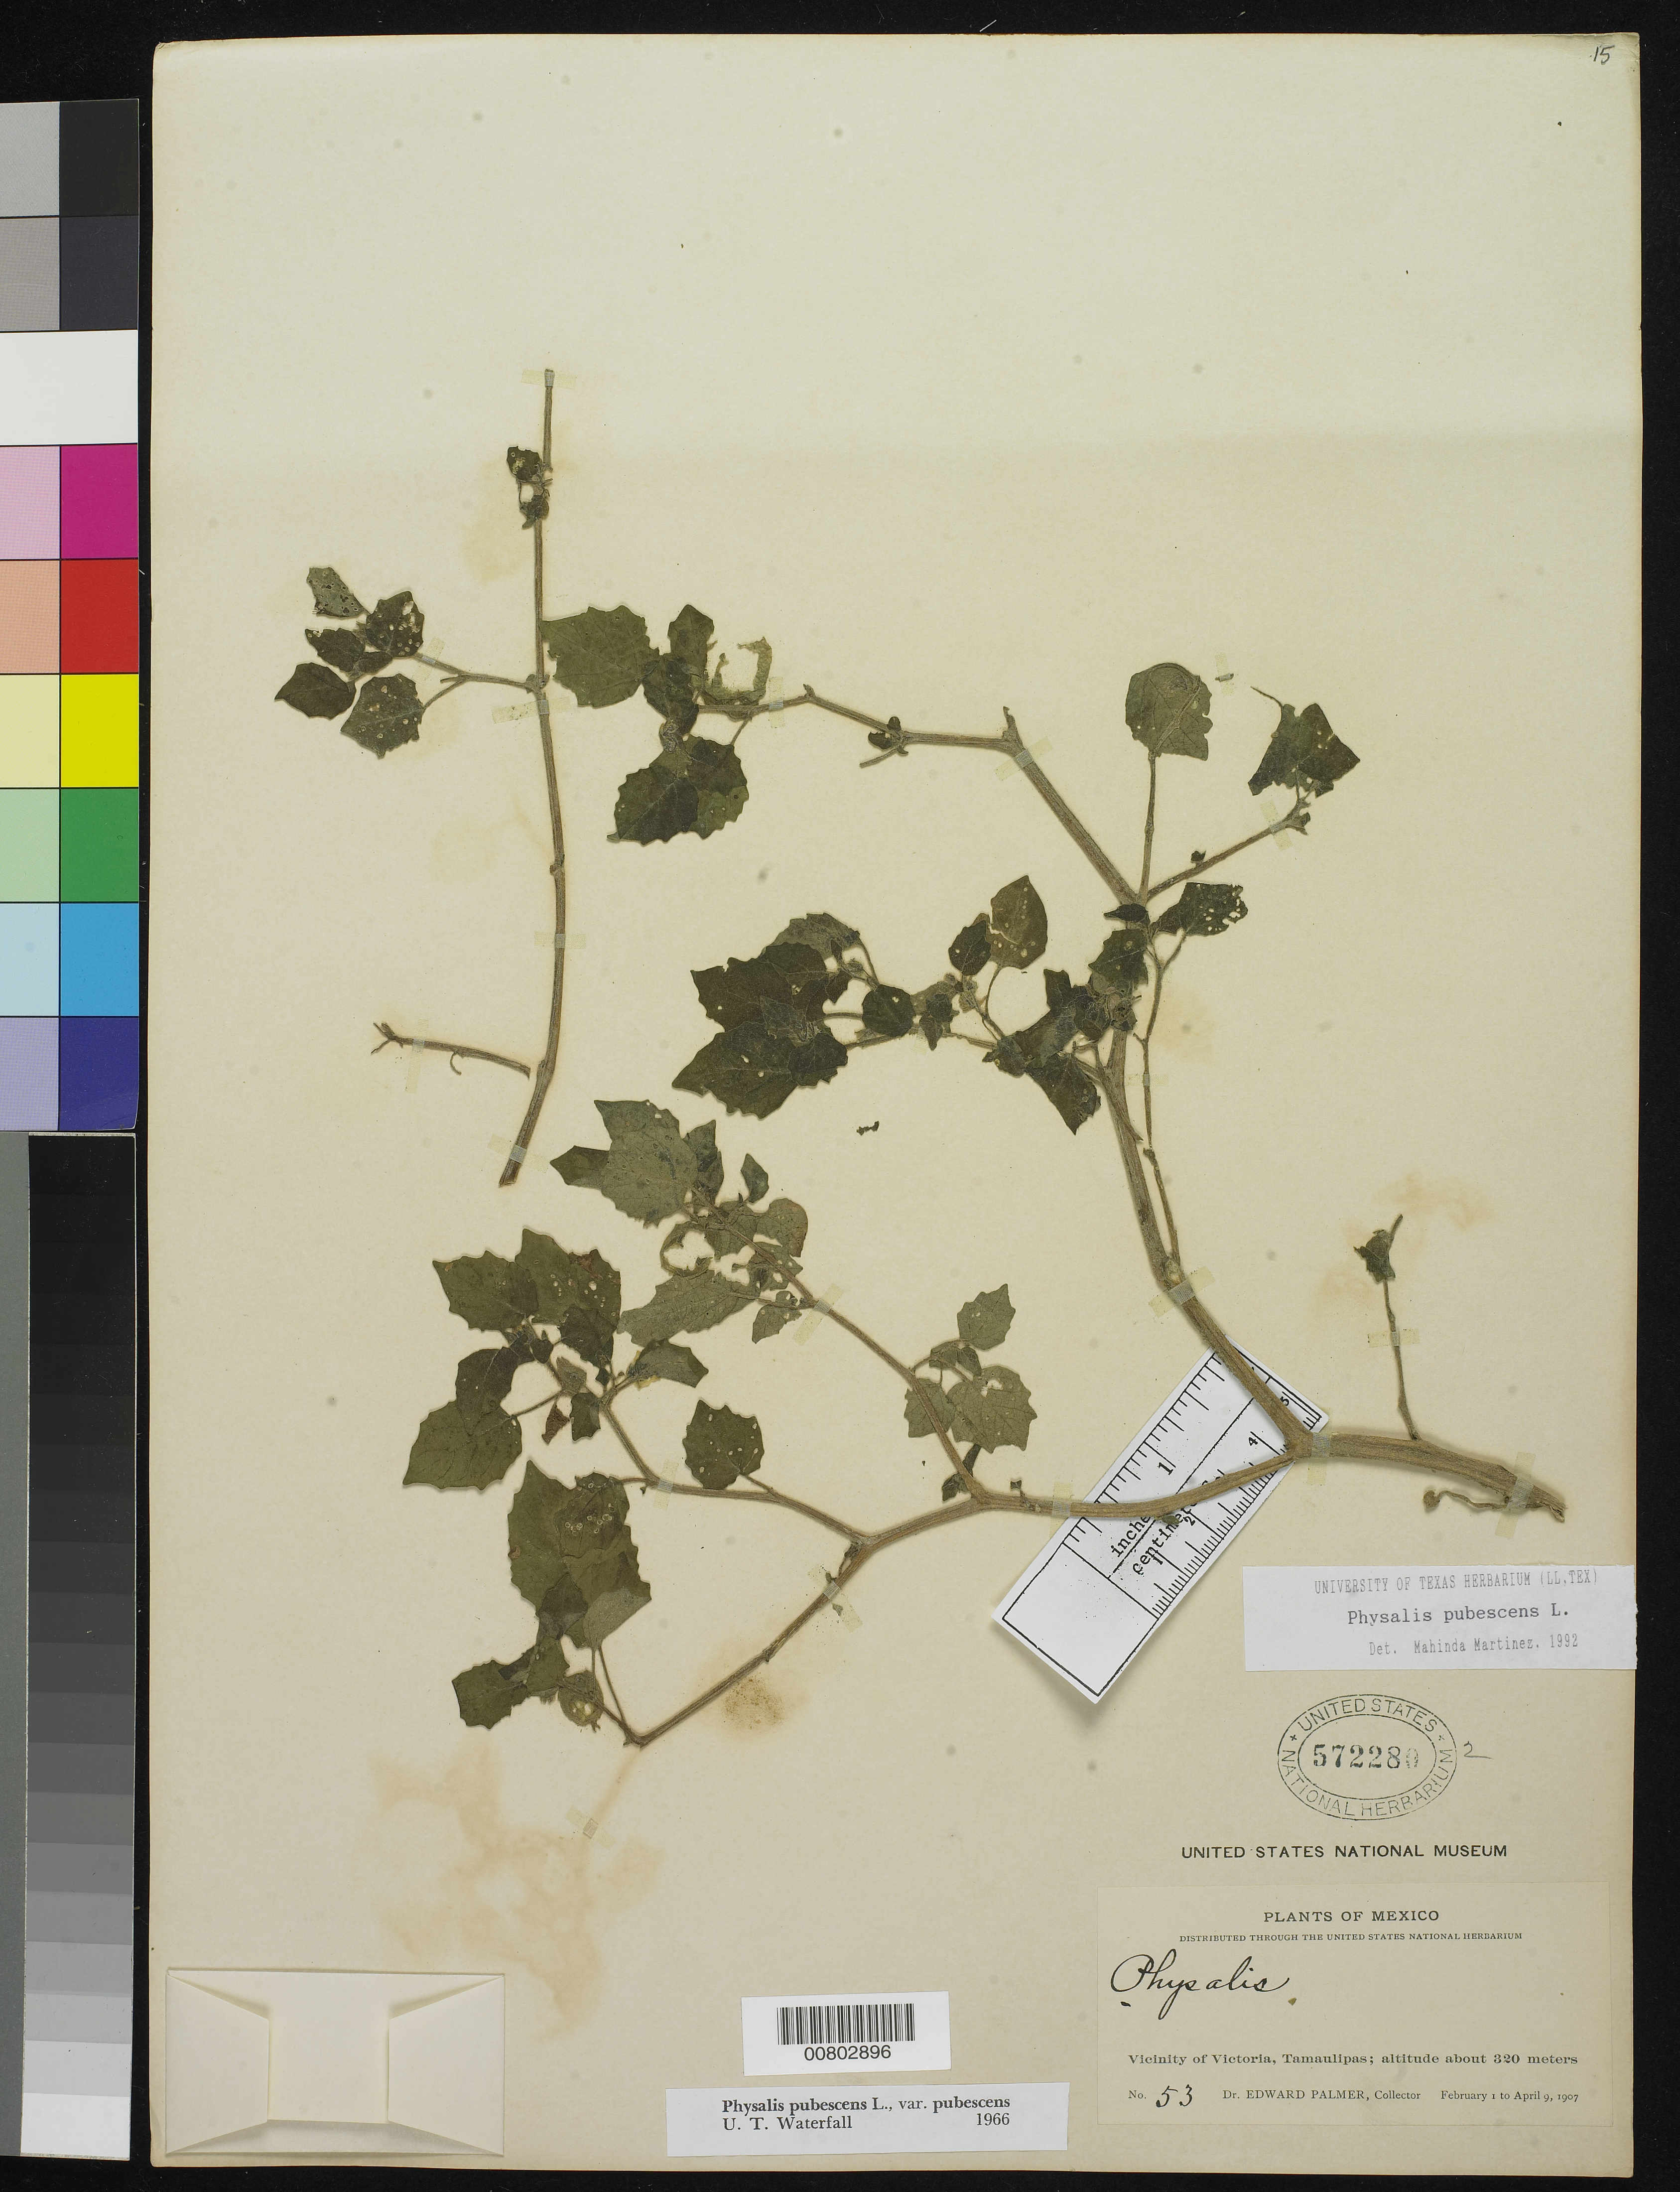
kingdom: Plantae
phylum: Tracheophyta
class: Magnoliopsida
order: Solanales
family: Solanaceae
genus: Physalis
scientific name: Physalis pubescens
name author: L.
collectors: E. Palmer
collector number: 53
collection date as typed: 01 Feb 1907 to 09 Apr 1907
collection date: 1907-02-01/1907-04-09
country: Mexico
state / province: Tamaulipas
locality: Vicinity of Victoria.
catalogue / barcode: US 572280